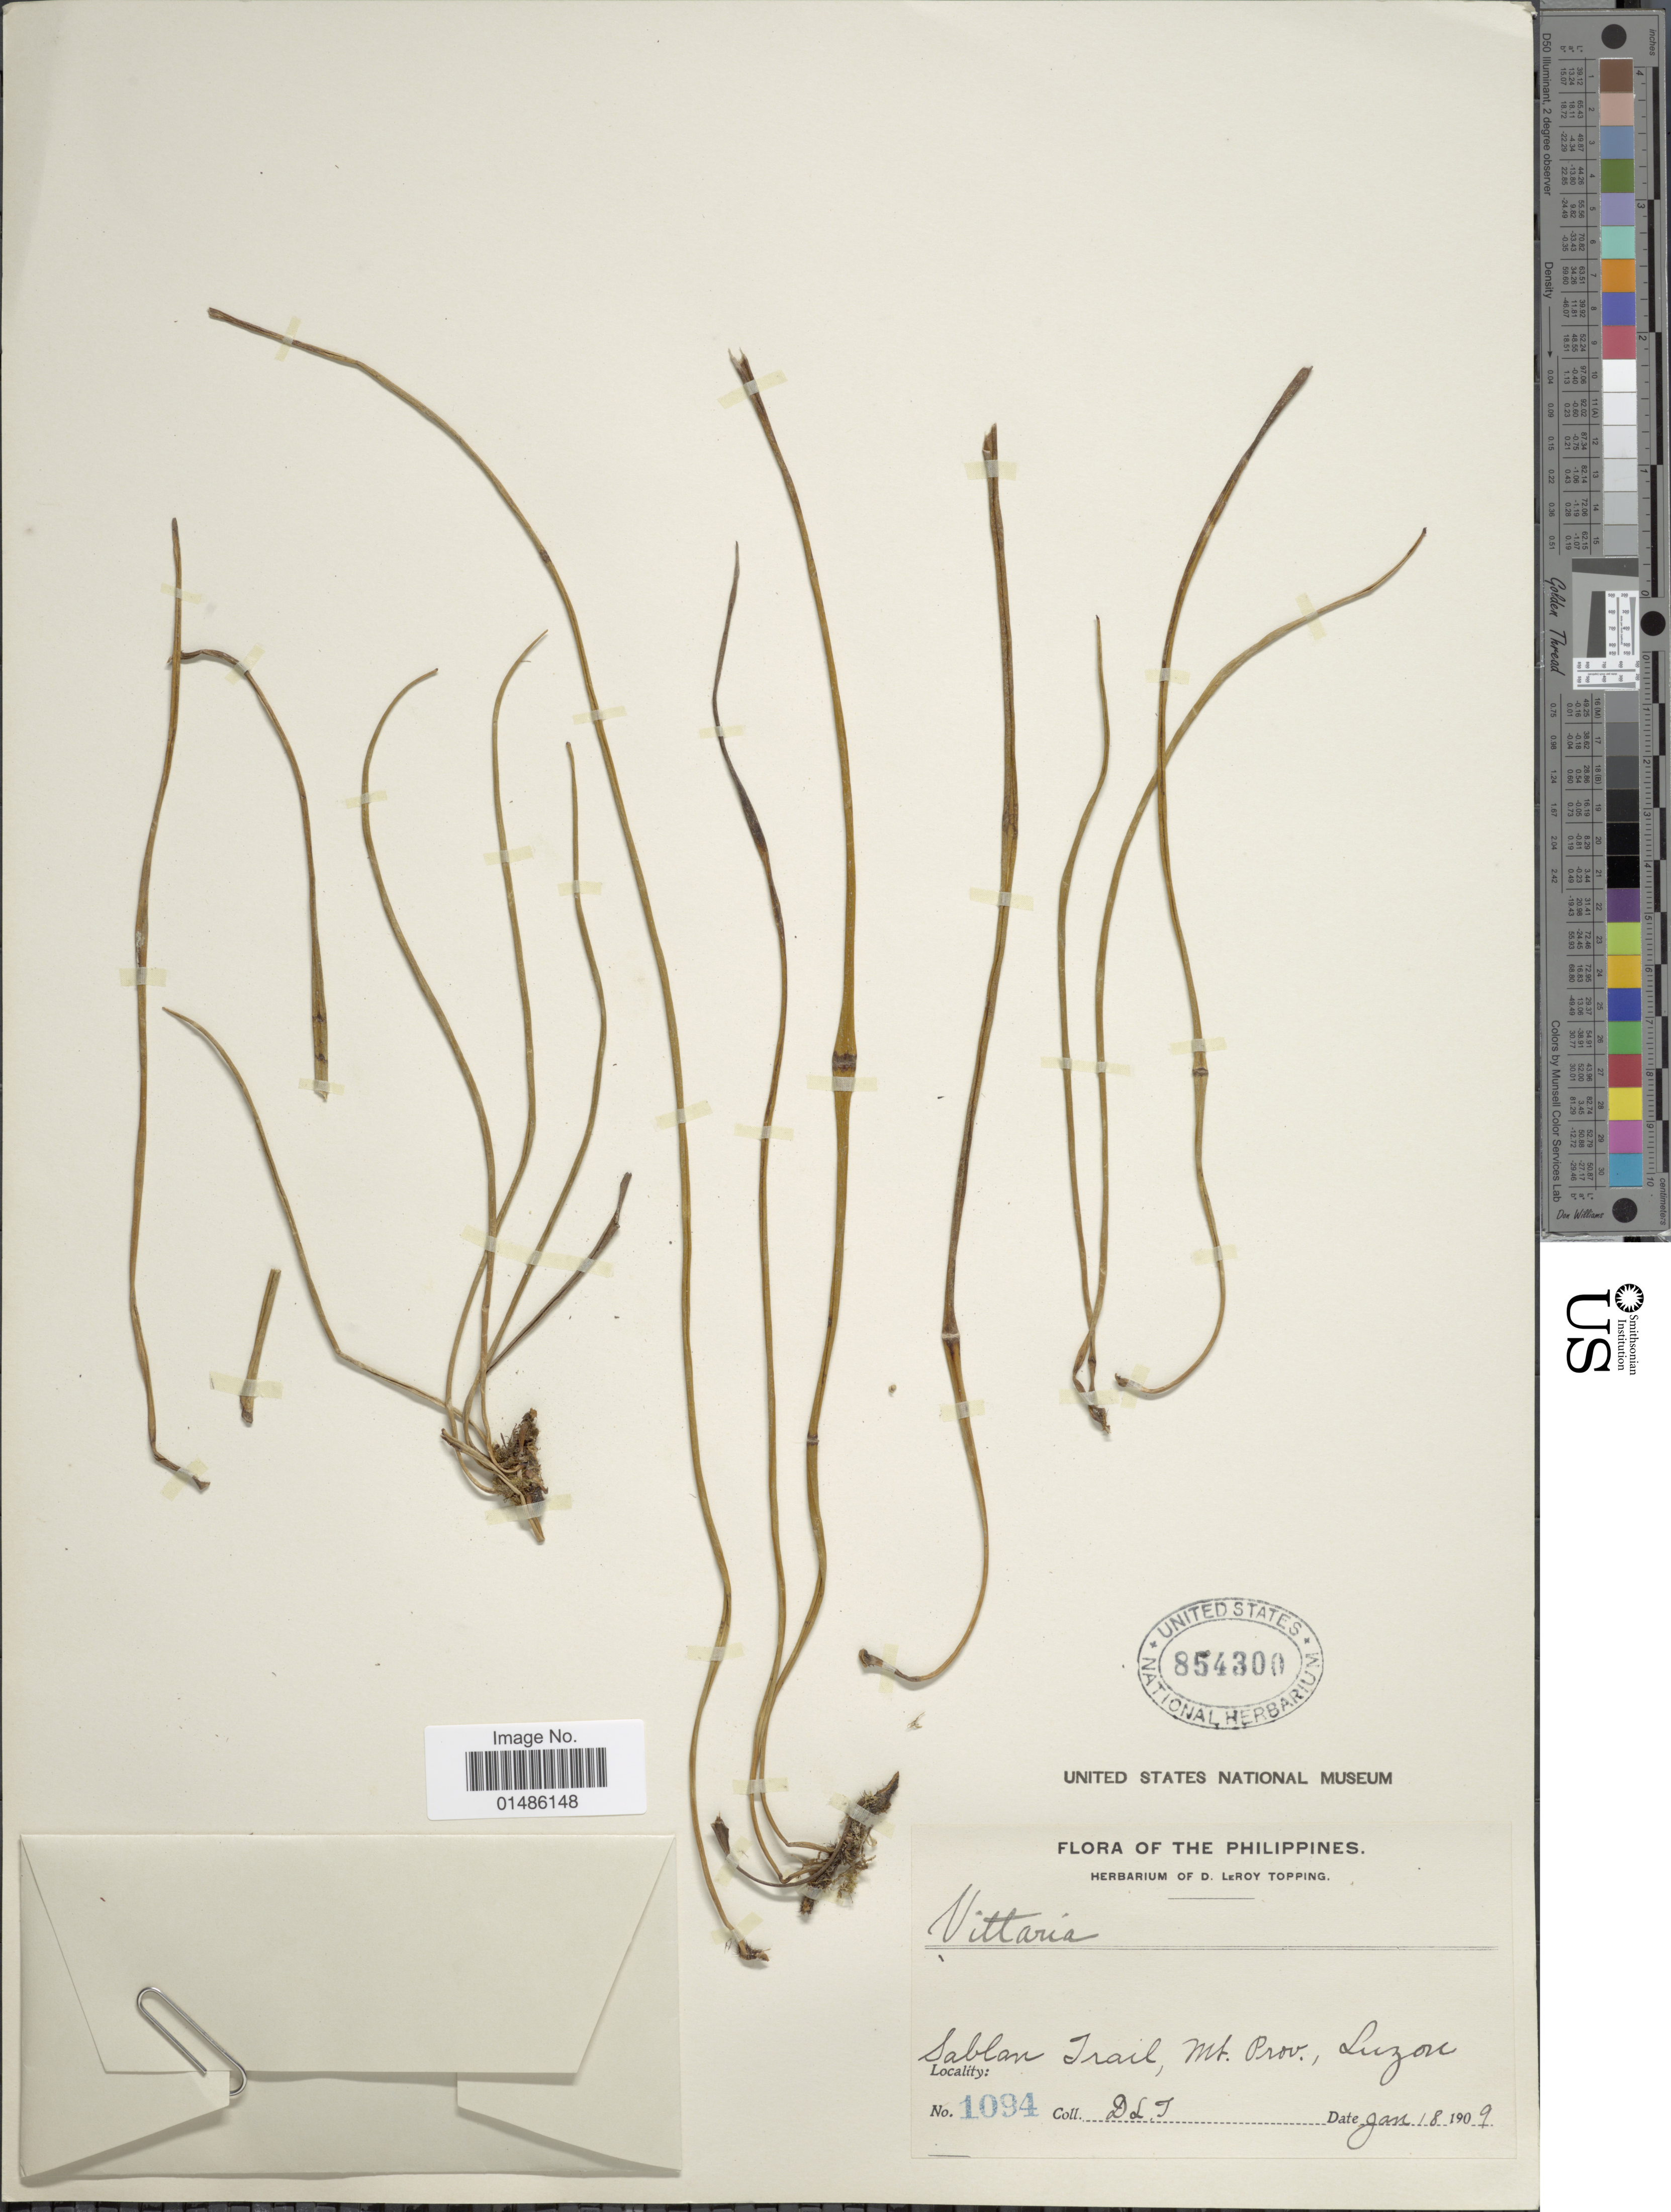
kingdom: Plantae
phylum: Tracheophyta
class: Polypodiopsida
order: Polypodiales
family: Pteridaceae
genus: Haplopteris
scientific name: Haplopteris sp.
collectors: D. L. Topping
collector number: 1094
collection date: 1909-01-18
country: Philippines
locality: Sablan Trail, Mt. Prov., Luzon.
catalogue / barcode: US 854300